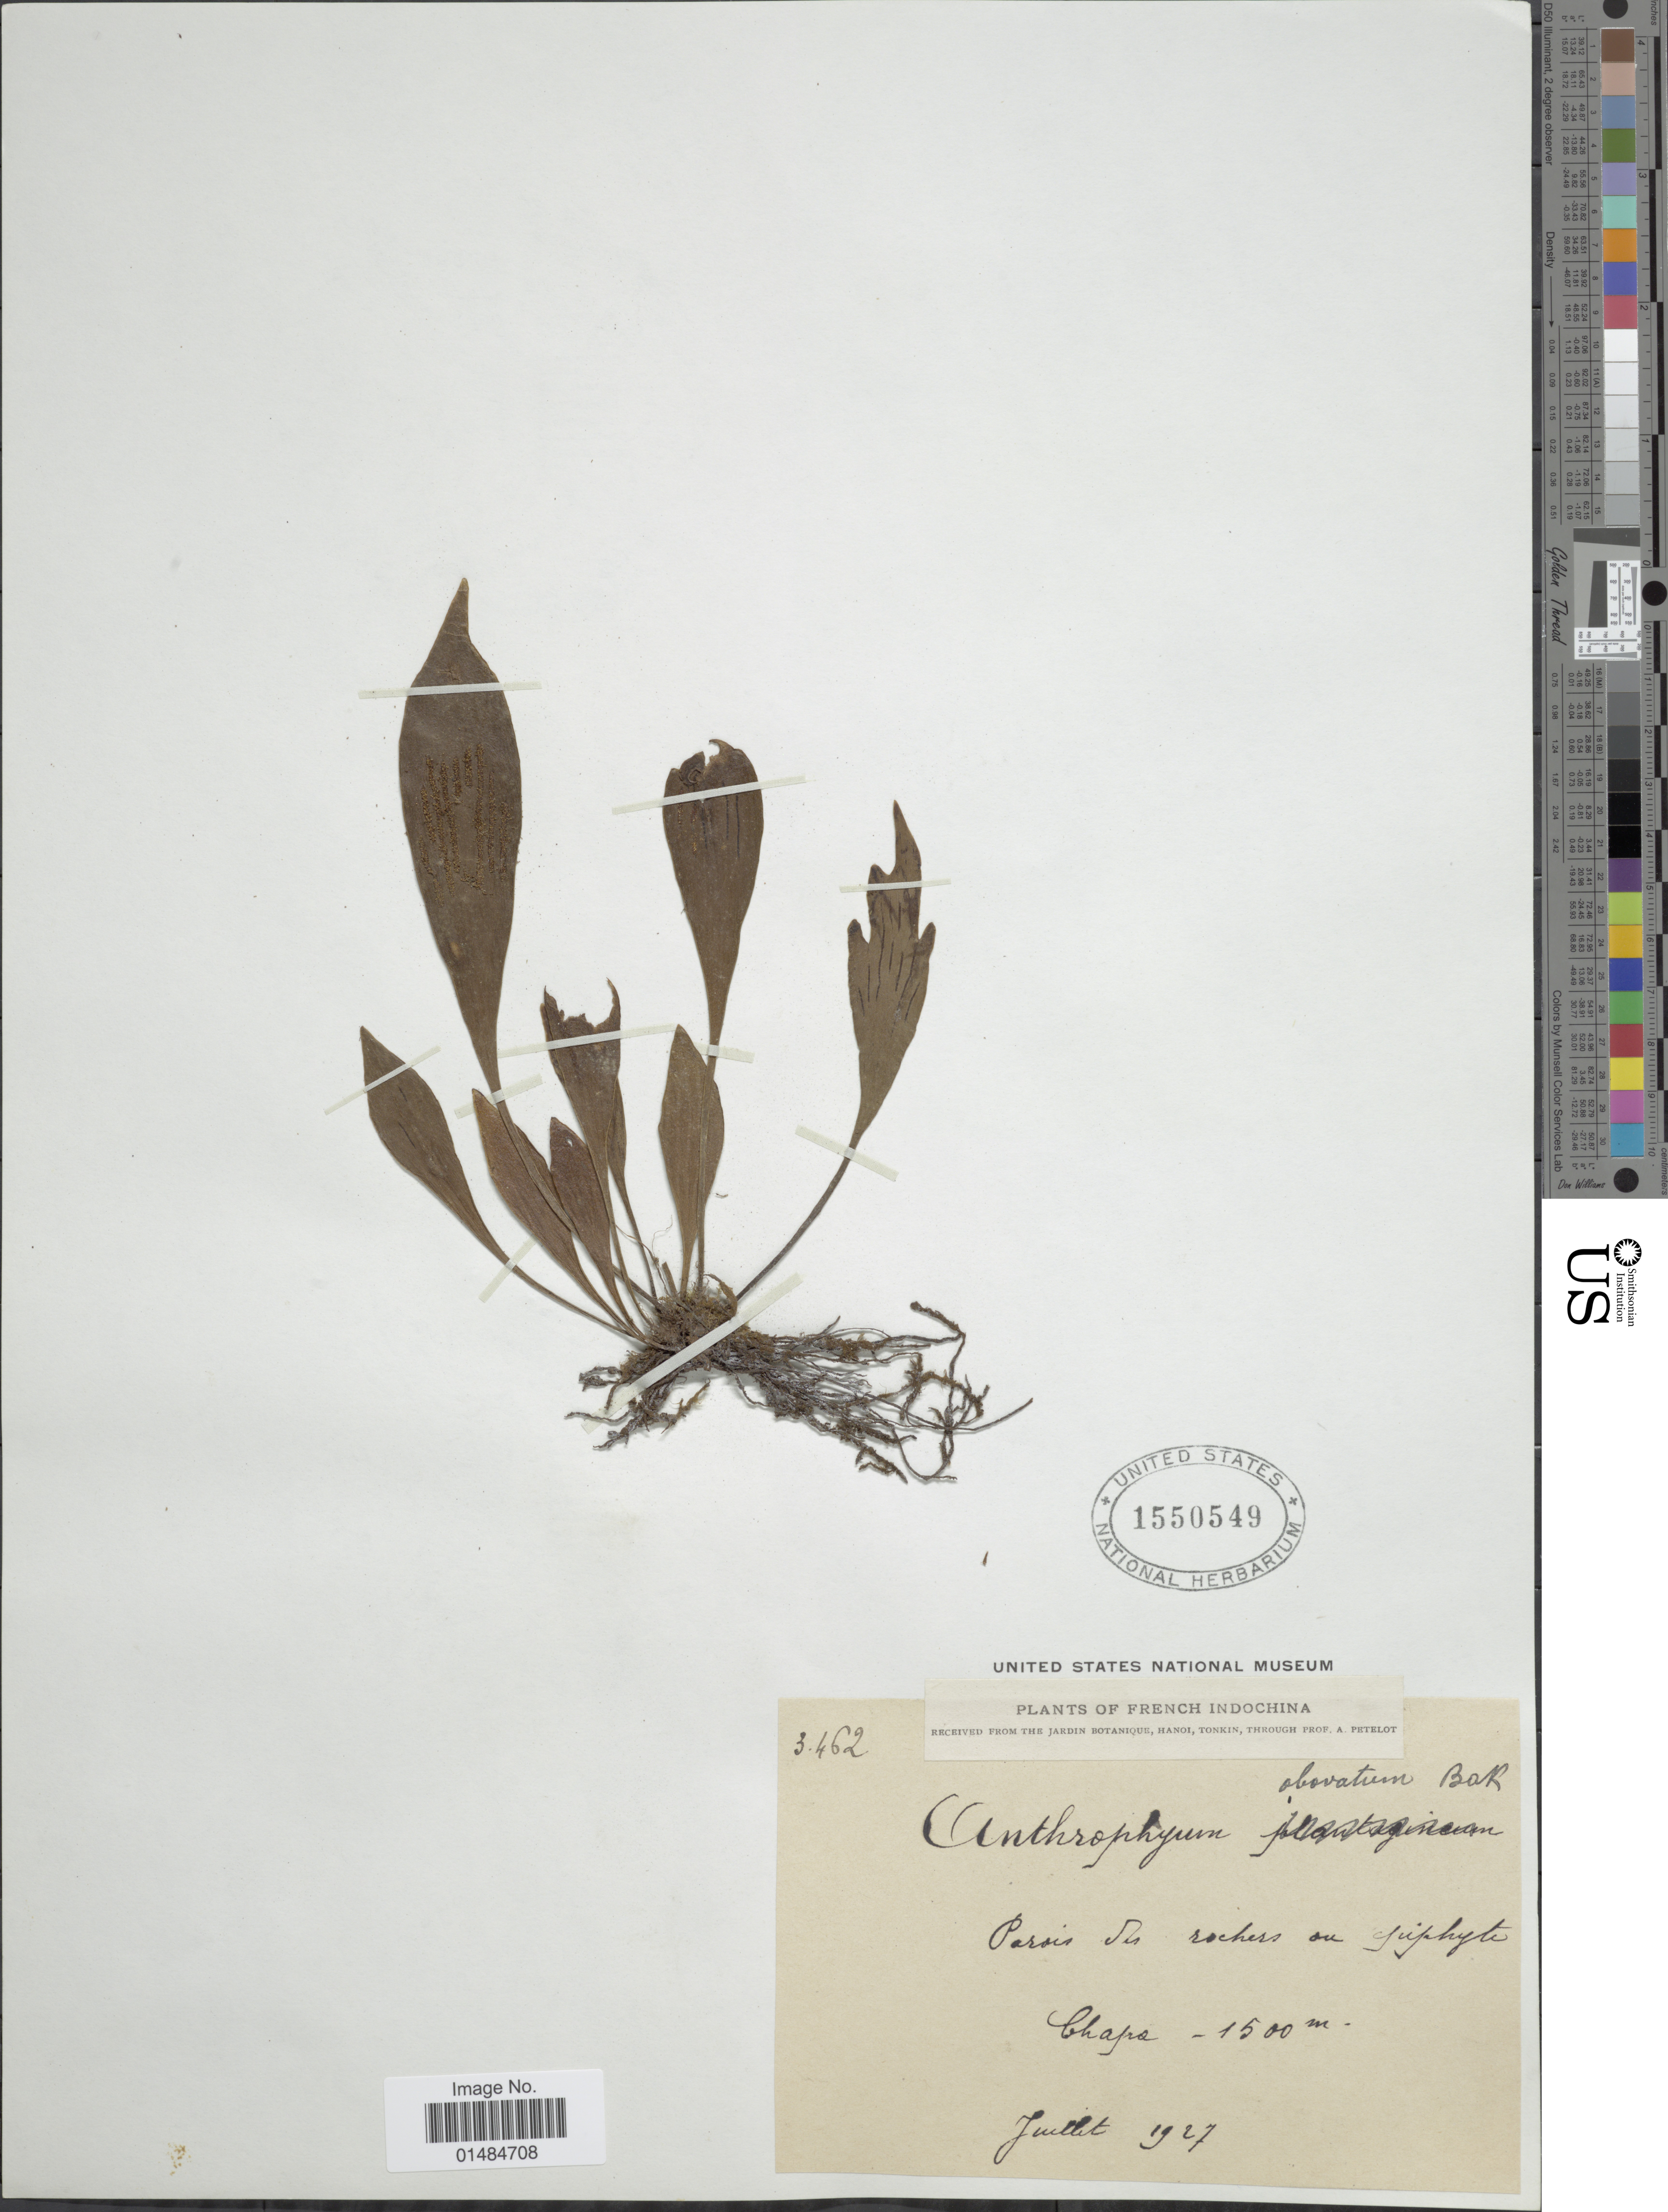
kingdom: Plantae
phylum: Tracheophyta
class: Polypodiopsida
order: Polypodiales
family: Pteridaceae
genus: Antrophyum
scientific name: Antrophyum obovatum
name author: Baker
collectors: A. Petelot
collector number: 3462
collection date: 1927-07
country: Vietnam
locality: French Indochina. Chapa [interpreted]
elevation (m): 1500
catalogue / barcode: US 1550549